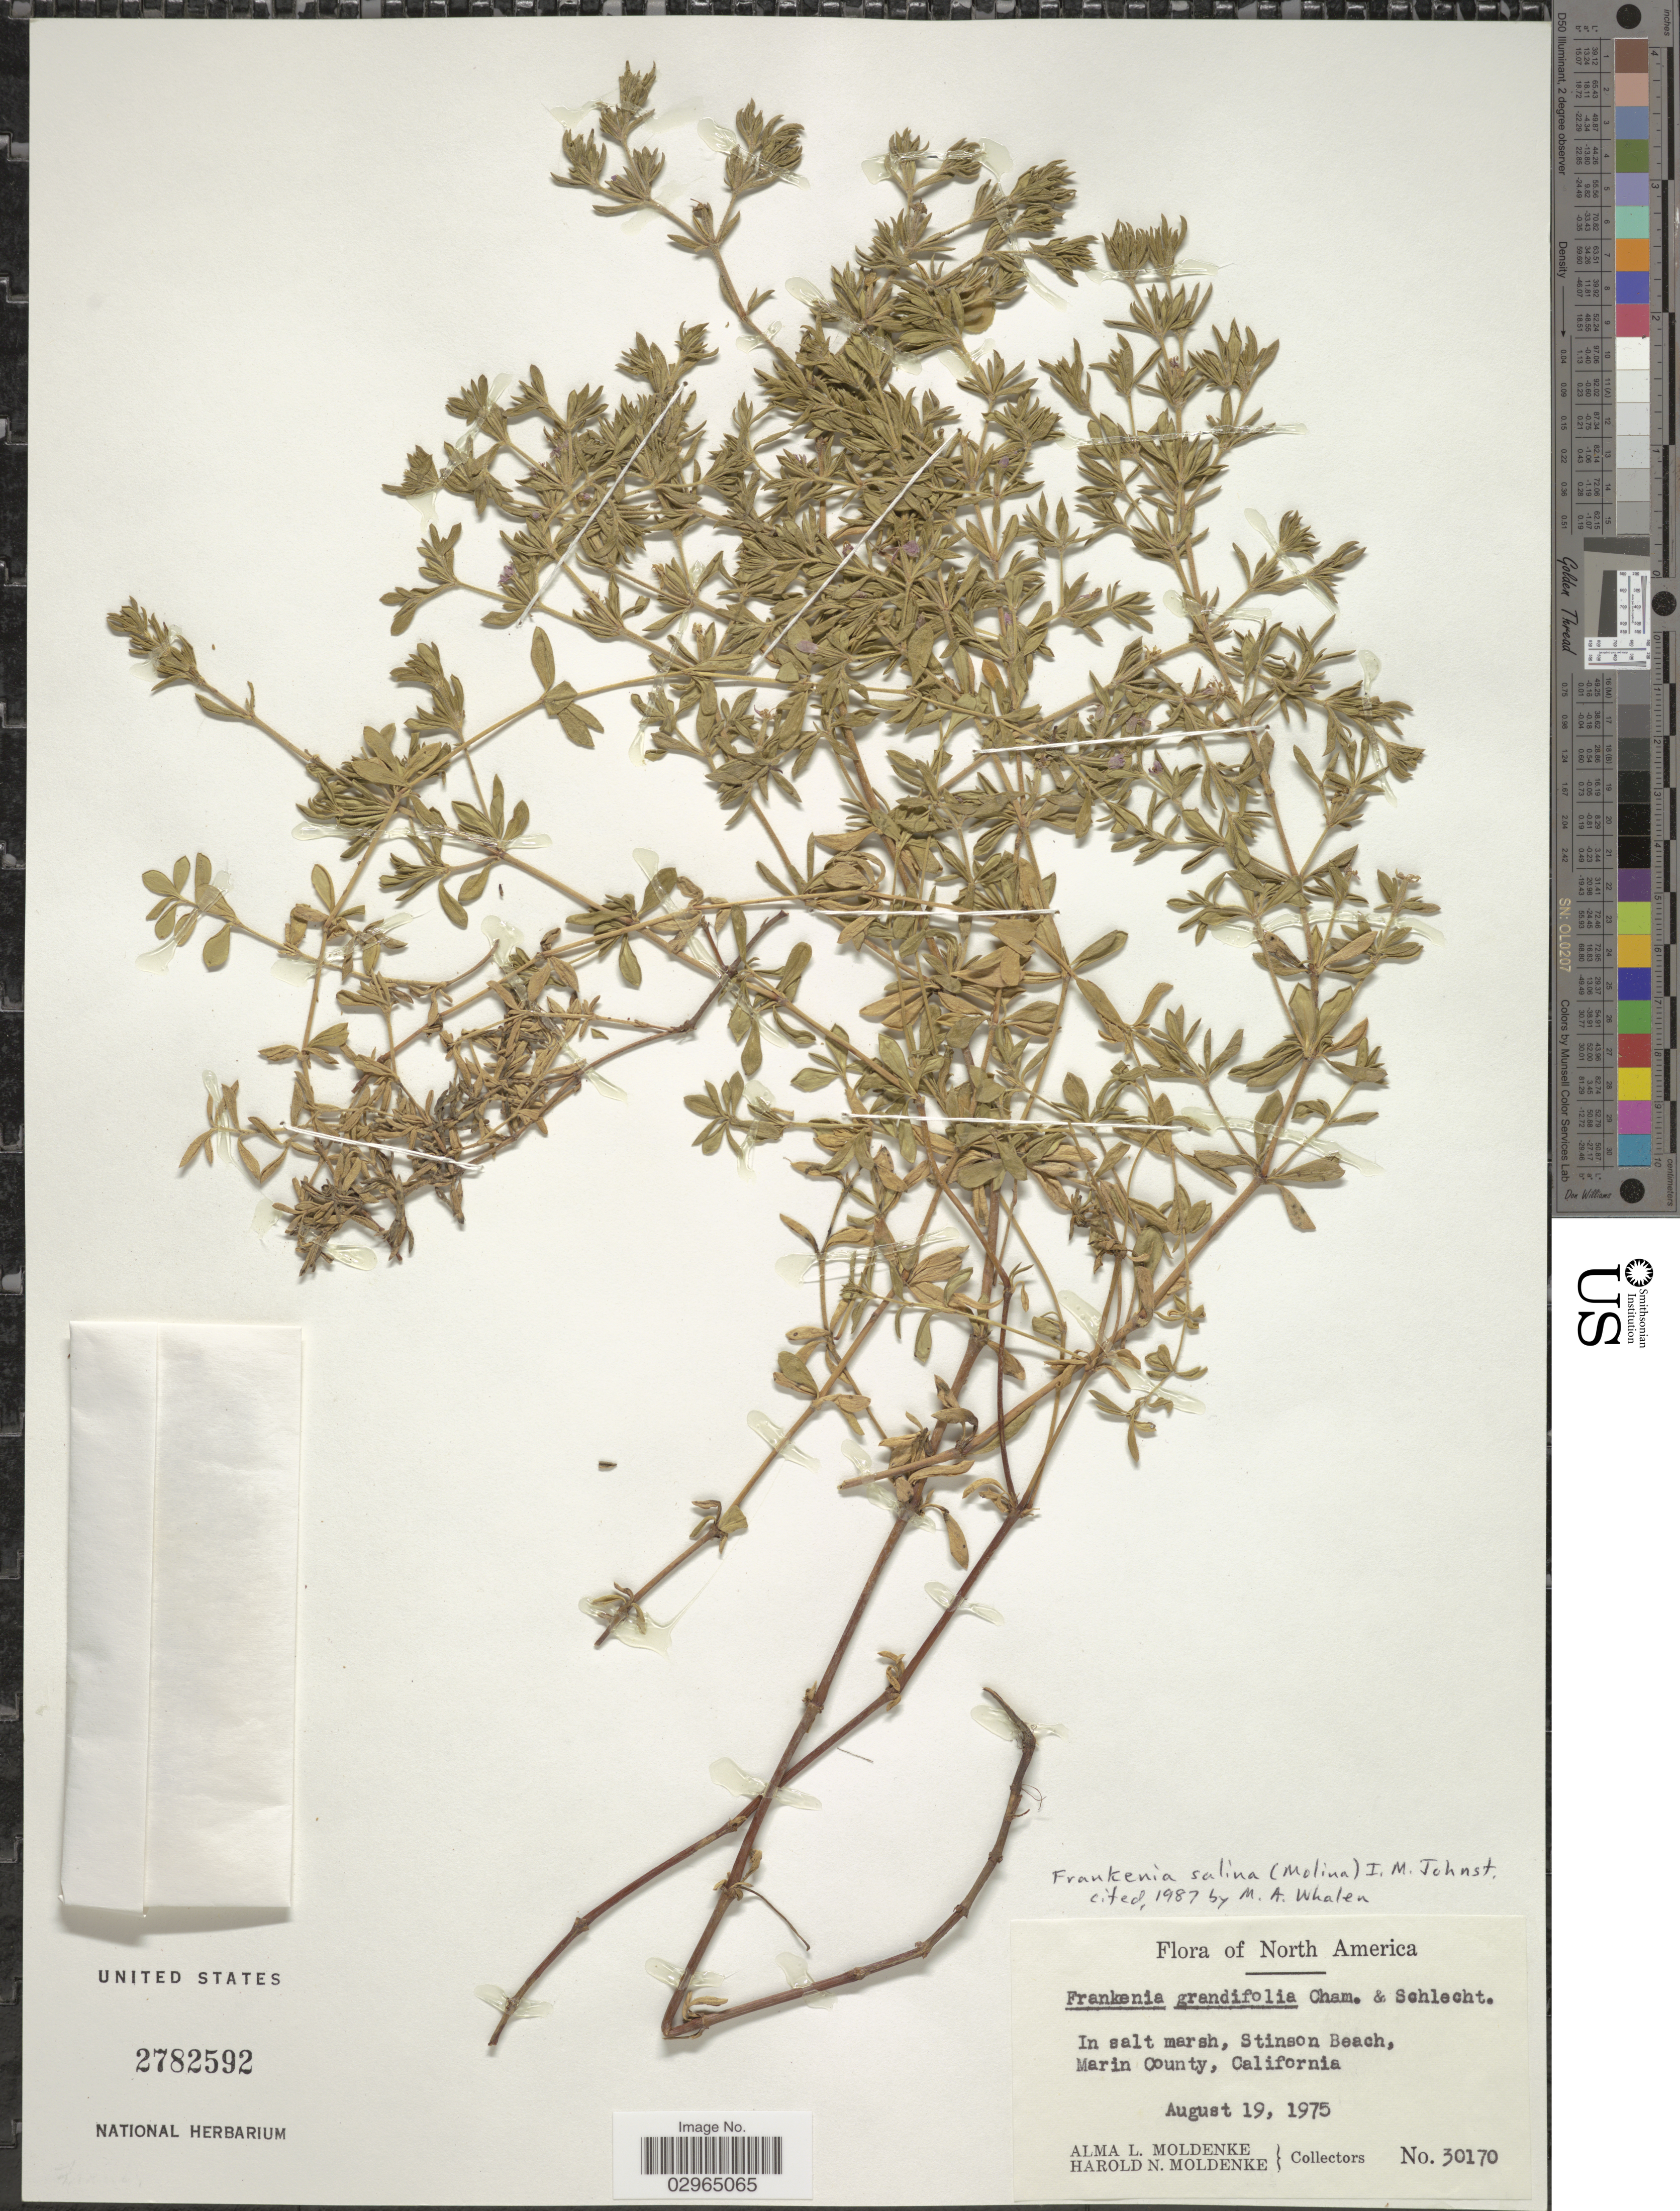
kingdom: Plantae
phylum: Tracheophyta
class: Magnoliopsida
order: Caryophyllales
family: Frankeniaceae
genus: Frankenia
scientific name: Frankenia salina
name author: (Molina) I.M. Johnst.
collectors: A. L. Moldenke & H. N. Moldenke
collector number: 30170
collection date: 1975-08-19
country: United States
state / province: California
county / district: Marin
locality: In salt marsh, Stinson Beach, Marin County.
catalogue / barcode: US 2782592